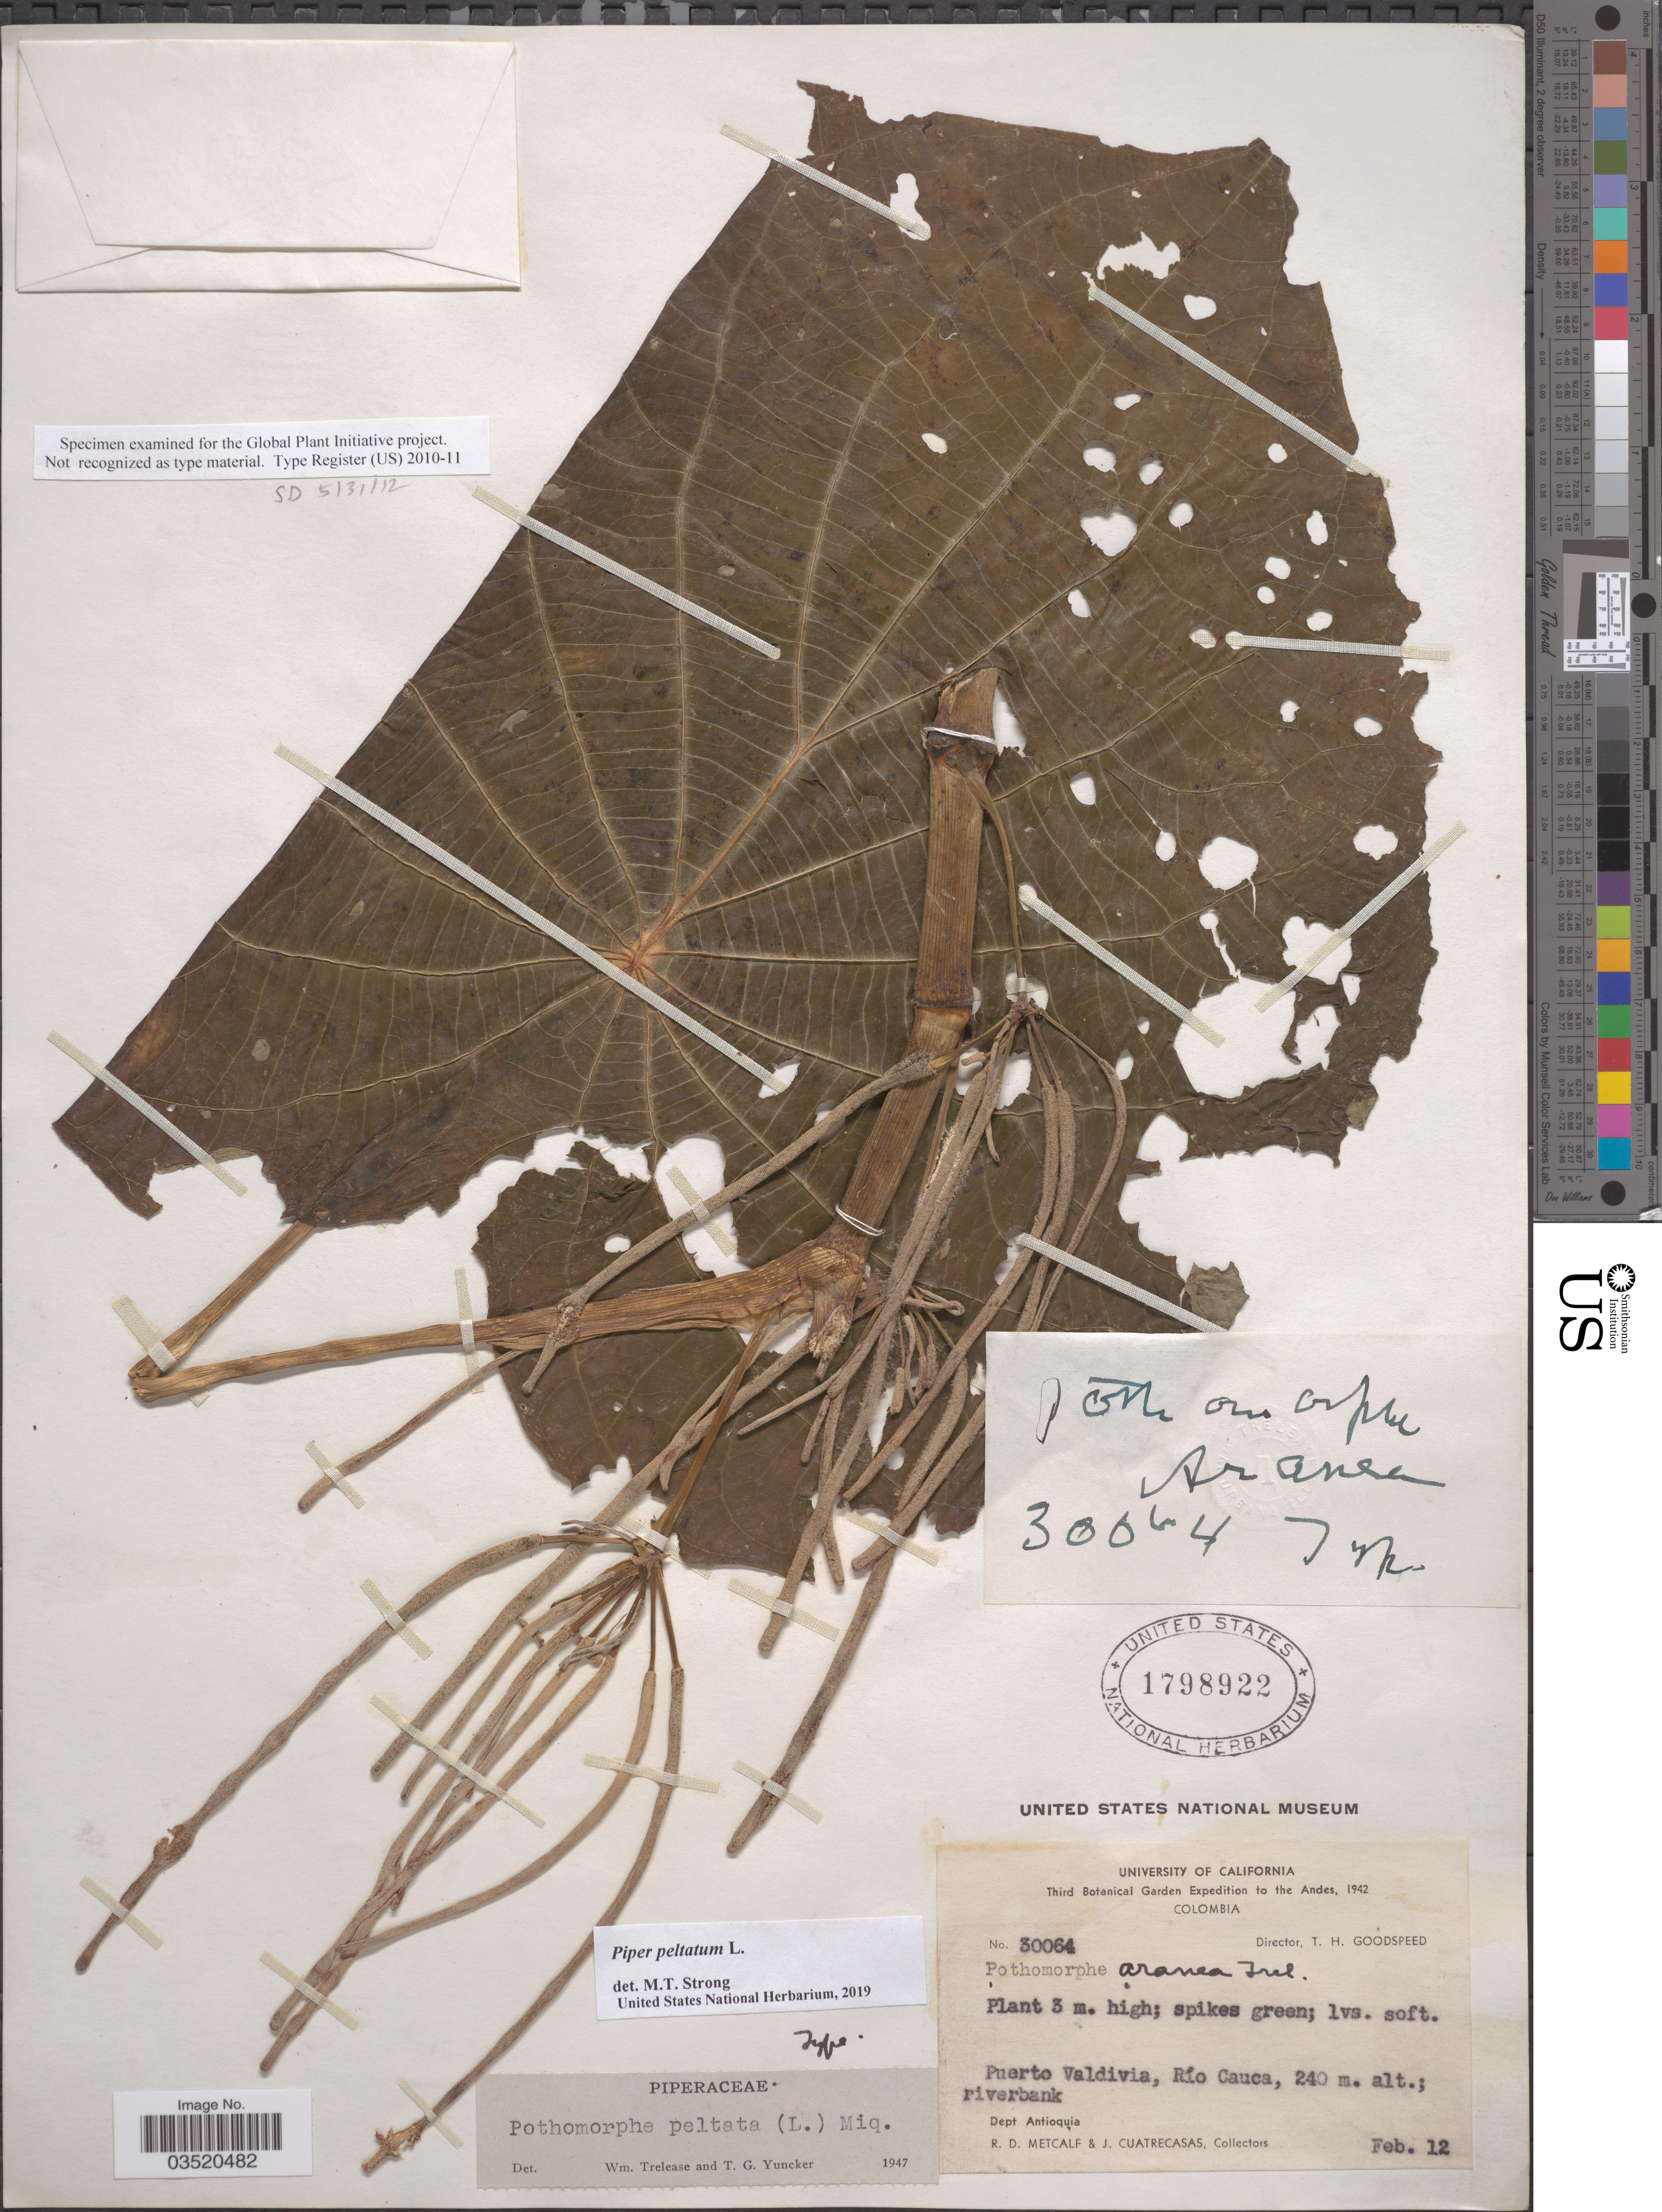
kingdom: Plantae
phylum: Tracheophyta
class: Magnoliopsida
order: Piperales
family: Piperaceae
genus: Piper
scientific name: Piper peltatum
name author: L.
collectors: R. D. Metcalf & J. Cuatrecasas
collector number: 30064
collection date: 1942-02-12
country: Colombia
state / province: Antioquia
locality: The Andes. Puerto Valdivia, Río Cauca. Dept Antioquia.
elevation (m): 240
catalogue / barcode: US 1798922